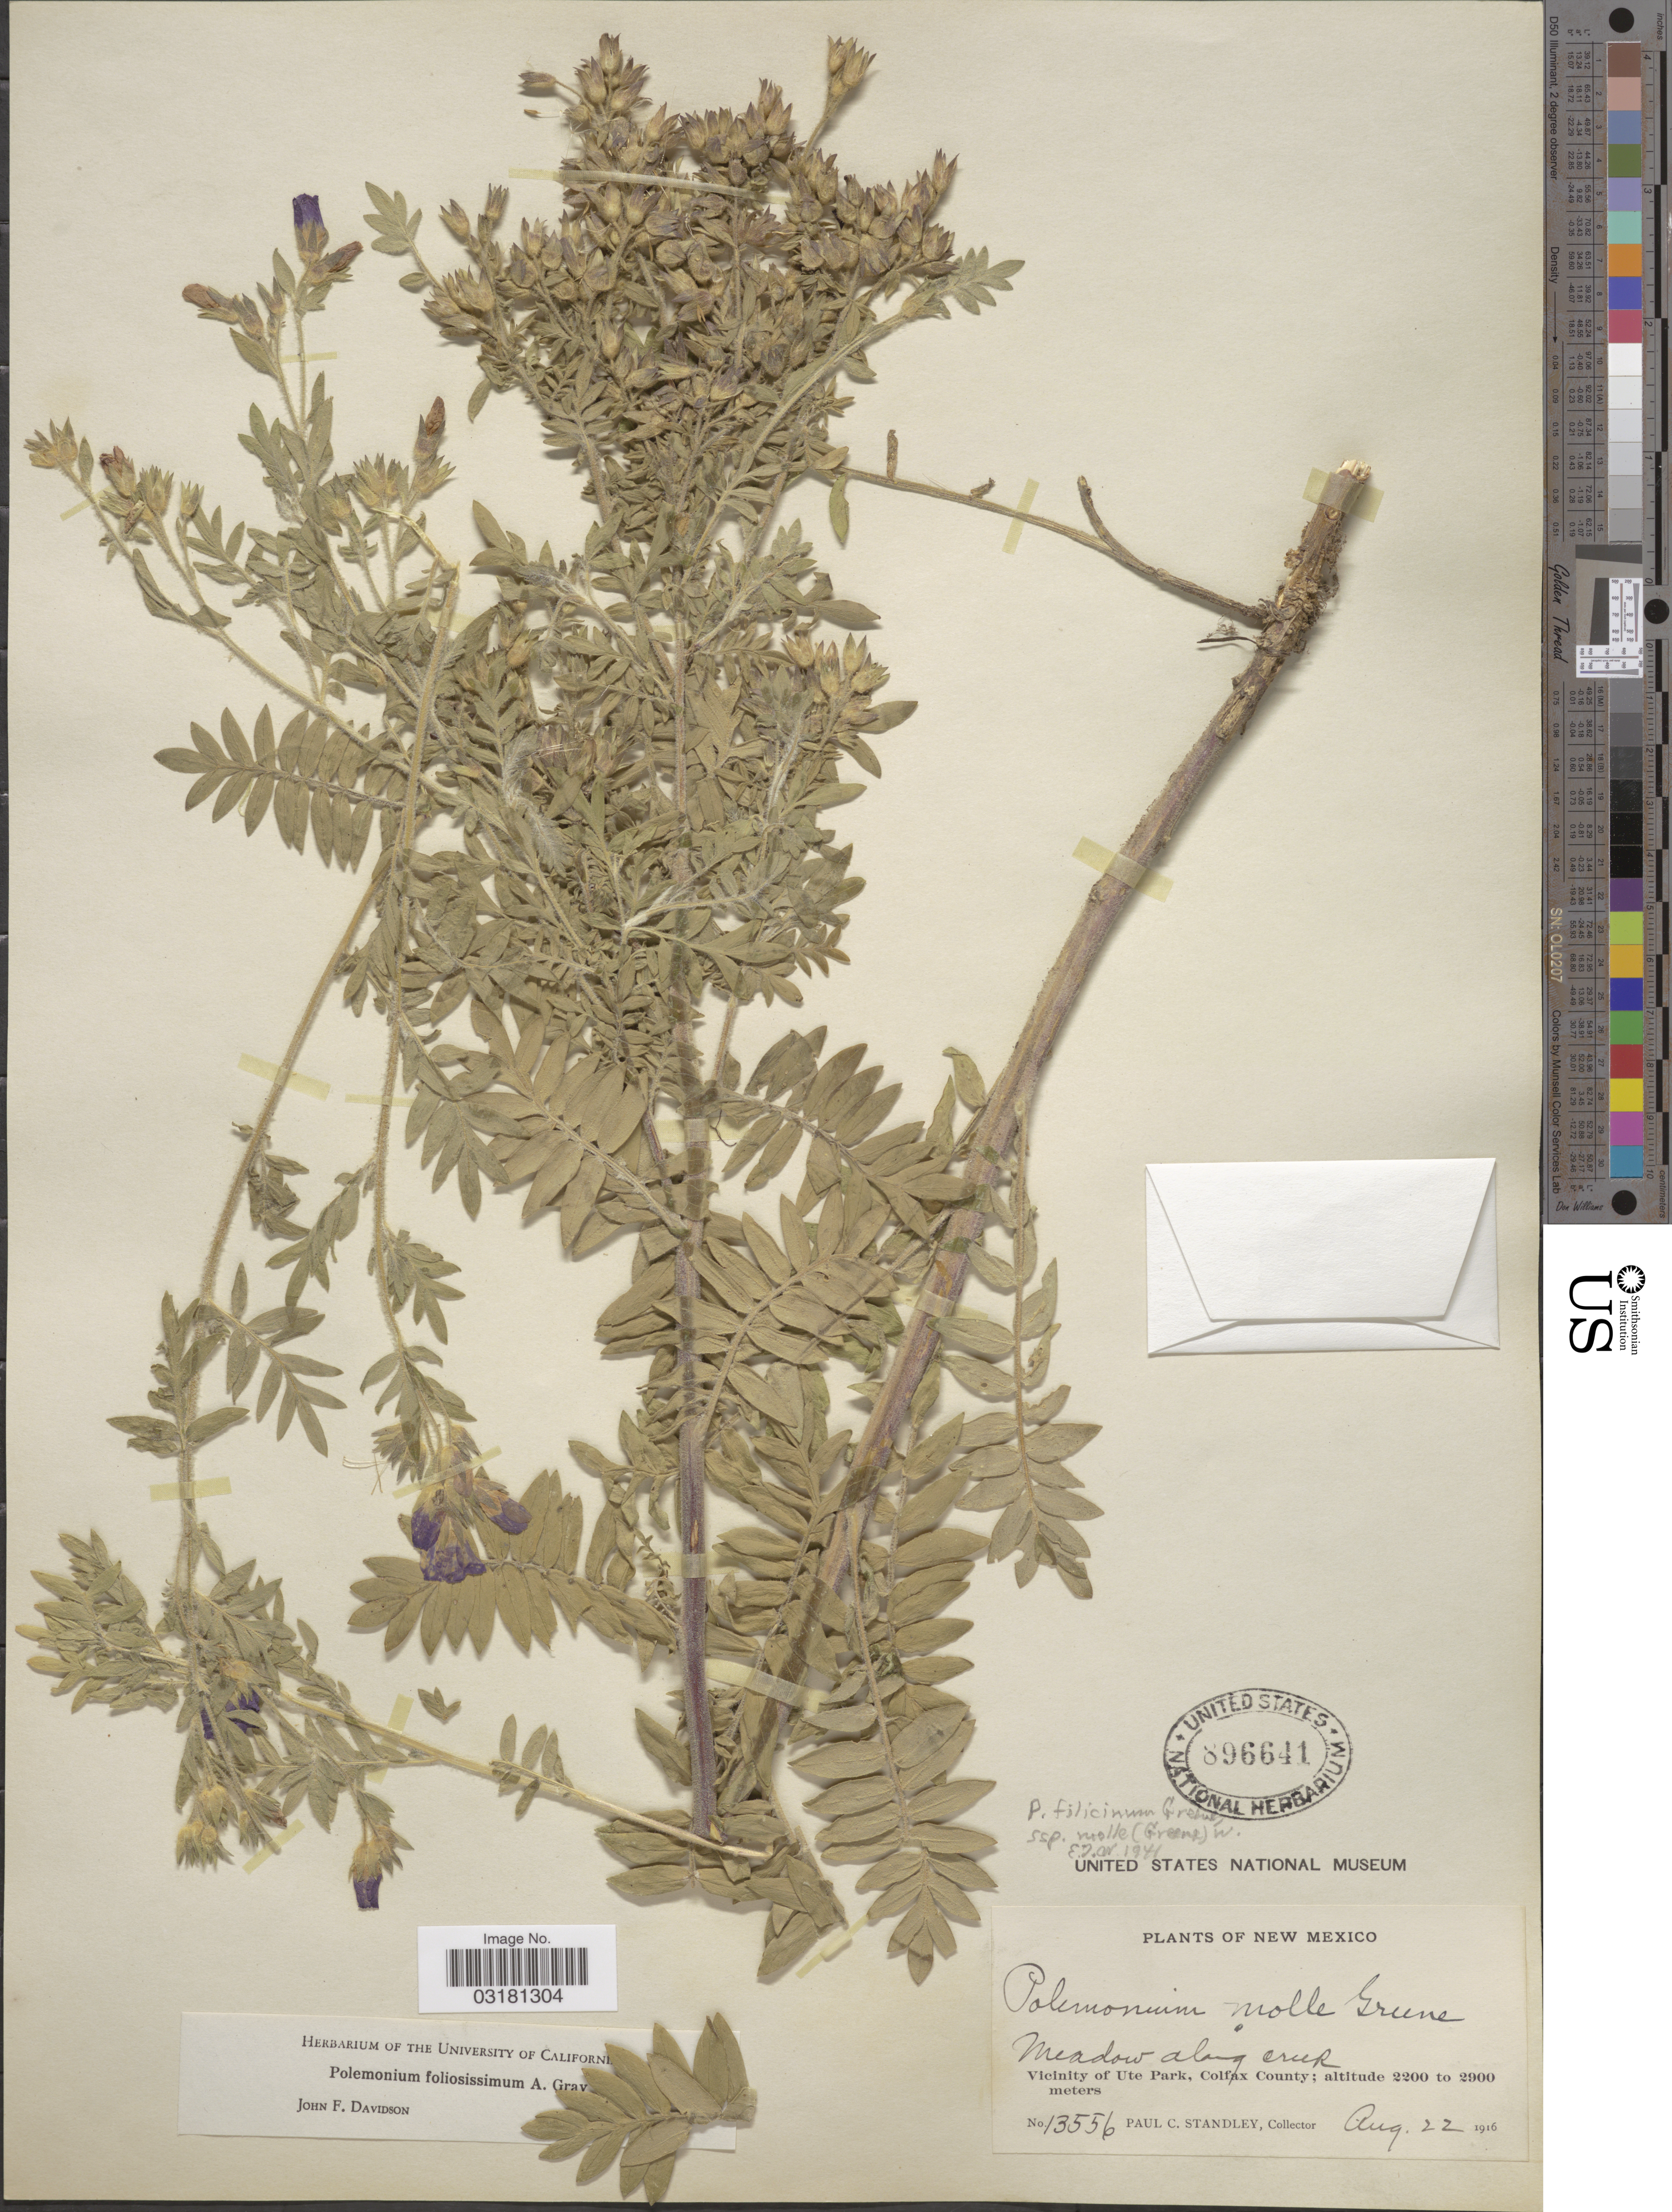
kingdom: Plantae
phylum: Tracheophyta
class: Magnoliopsida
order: Ericales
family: Polemoniaceae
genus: Polemonium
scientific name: Polemonium foliosissimum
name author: A. Gray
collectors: P. C. Standley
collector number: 13556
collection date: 1916-08-22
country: United States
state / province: New Mexico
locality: Vicinity of Ute Park, Colfax County.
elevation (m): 2200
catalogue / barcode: US 896641